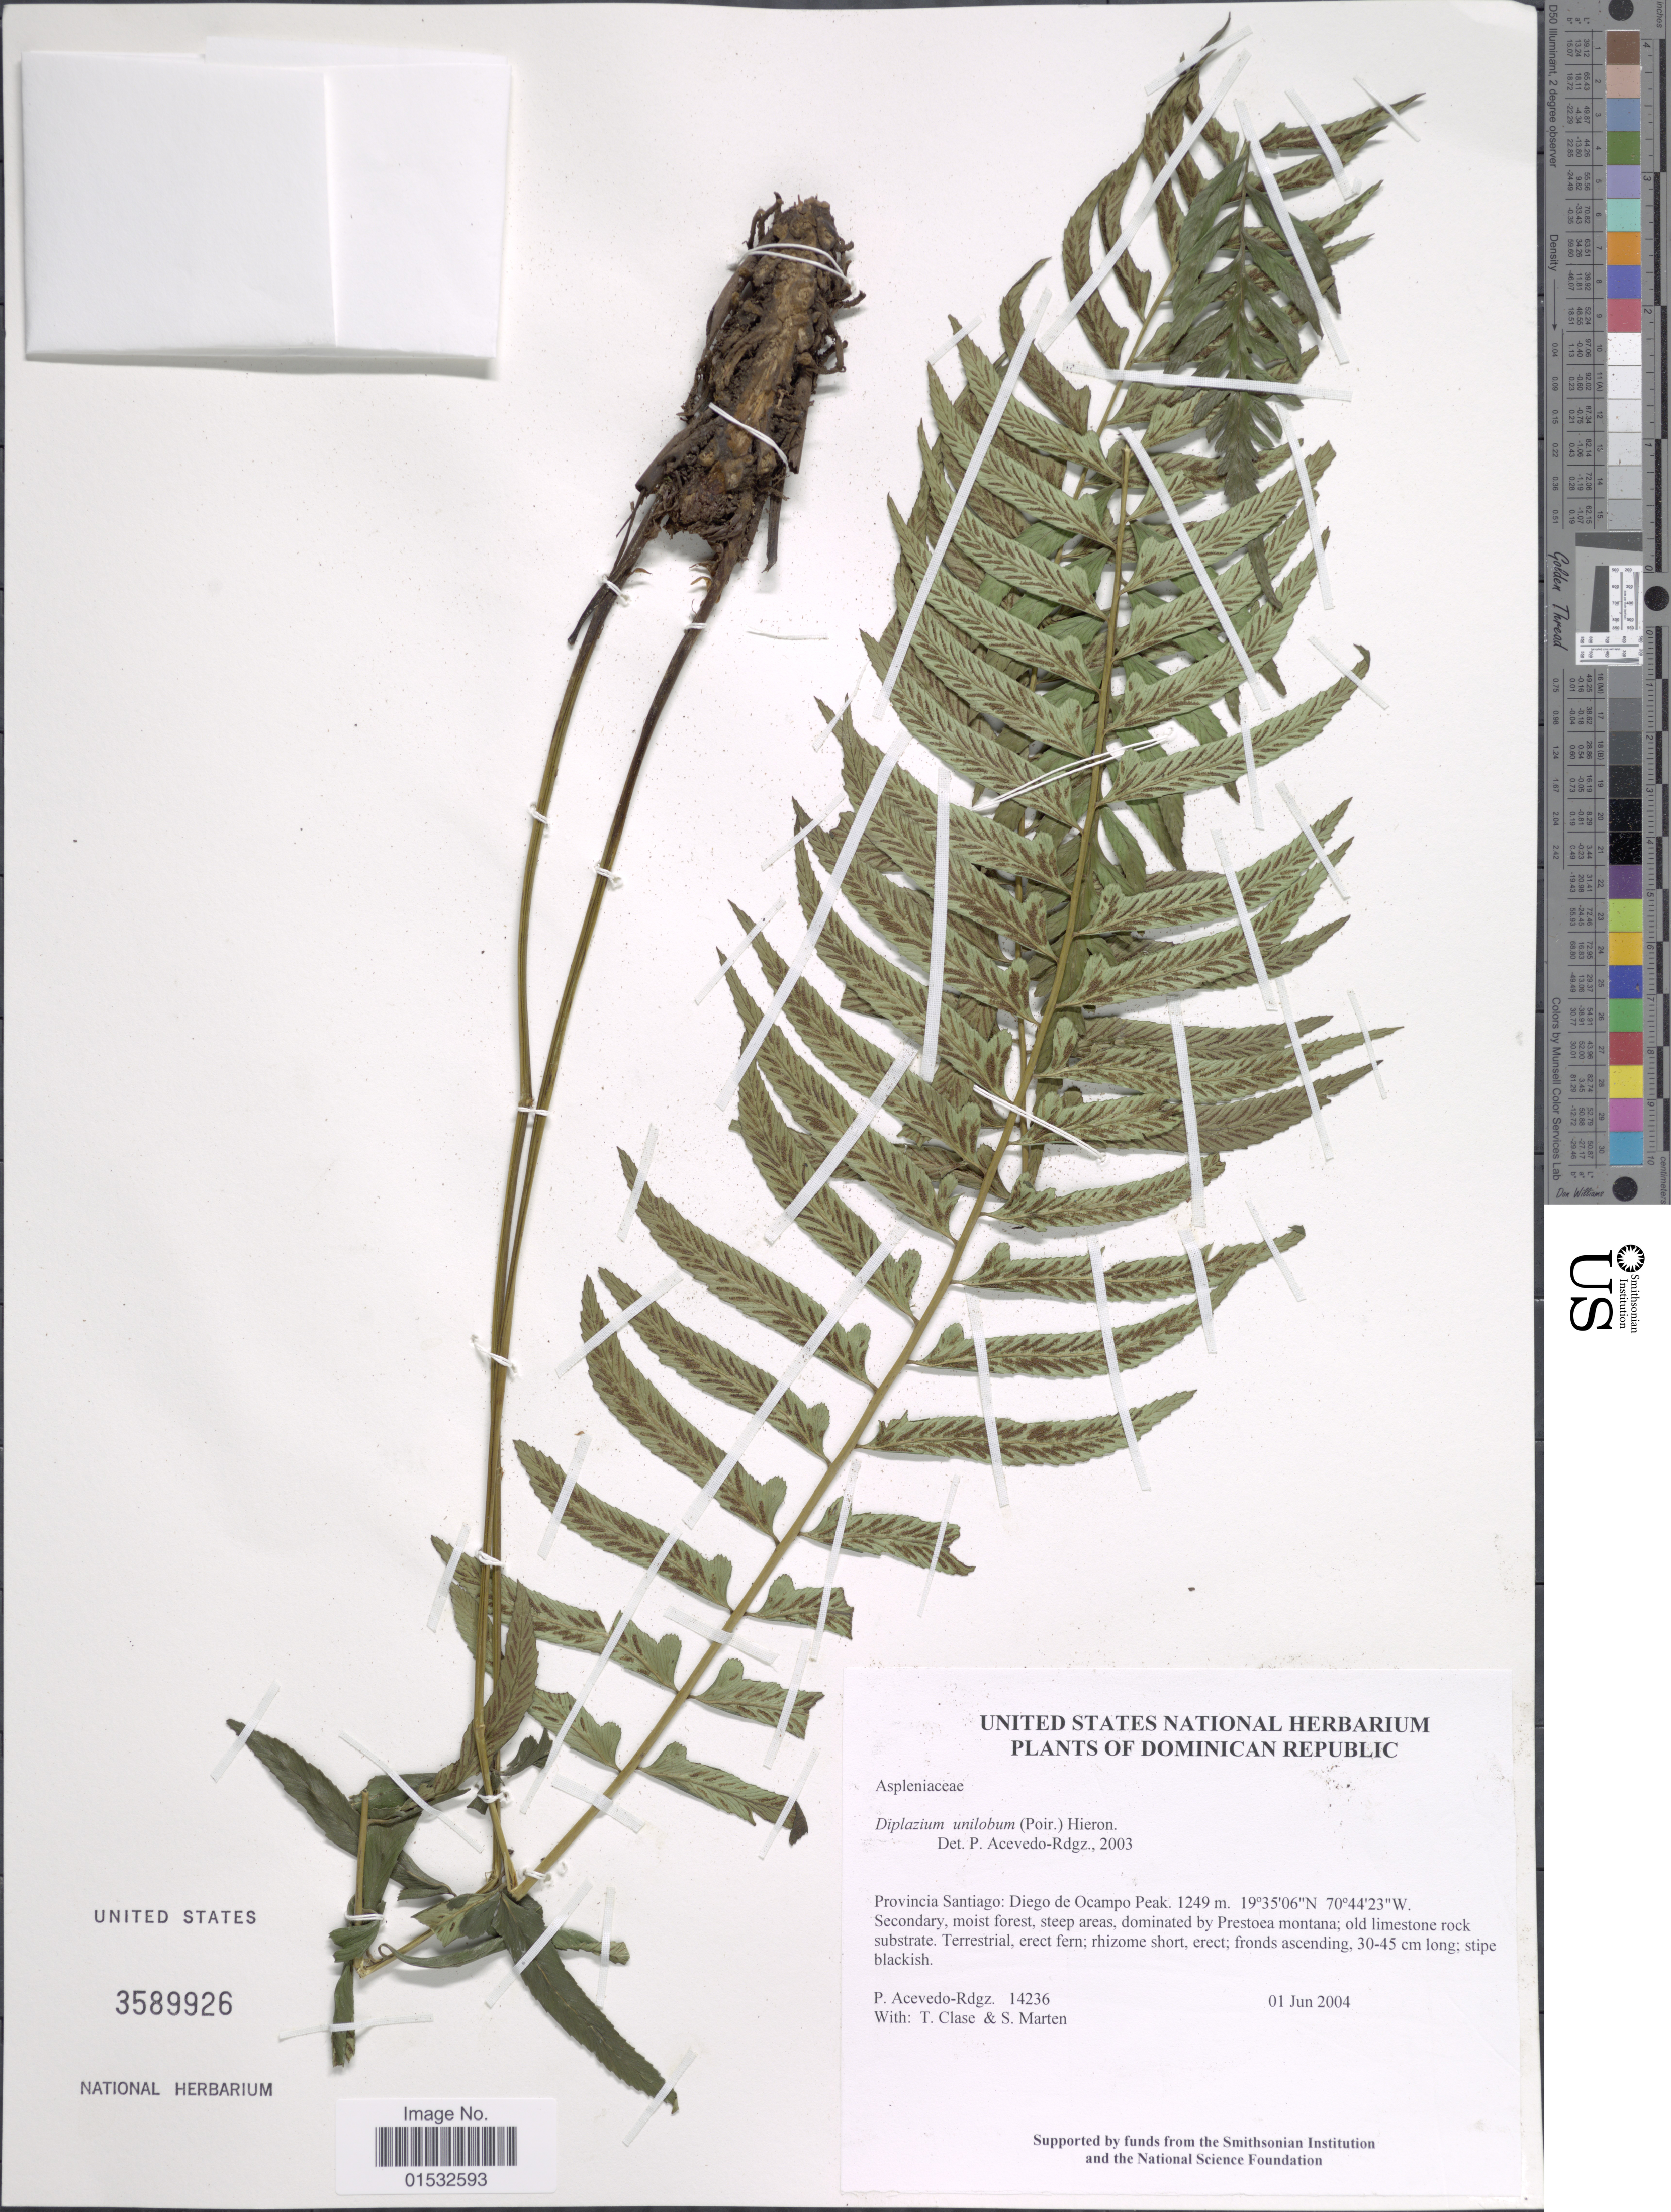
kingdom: Plantae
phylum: Tracheophyta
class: Polypodiopsida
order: Polypodiales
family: Athyriaceae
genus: Diplazium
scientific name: Diplazium unilobum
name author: (Poir.) Hieron.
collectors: P. Acevedo-Rodr., T. Clase & S. Marten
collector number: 14236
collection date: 2004-06-01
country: Dominican Republic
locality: Provincia Santiago: Diego de Ocampa Peak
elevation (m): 1249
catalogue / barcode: US 3589926